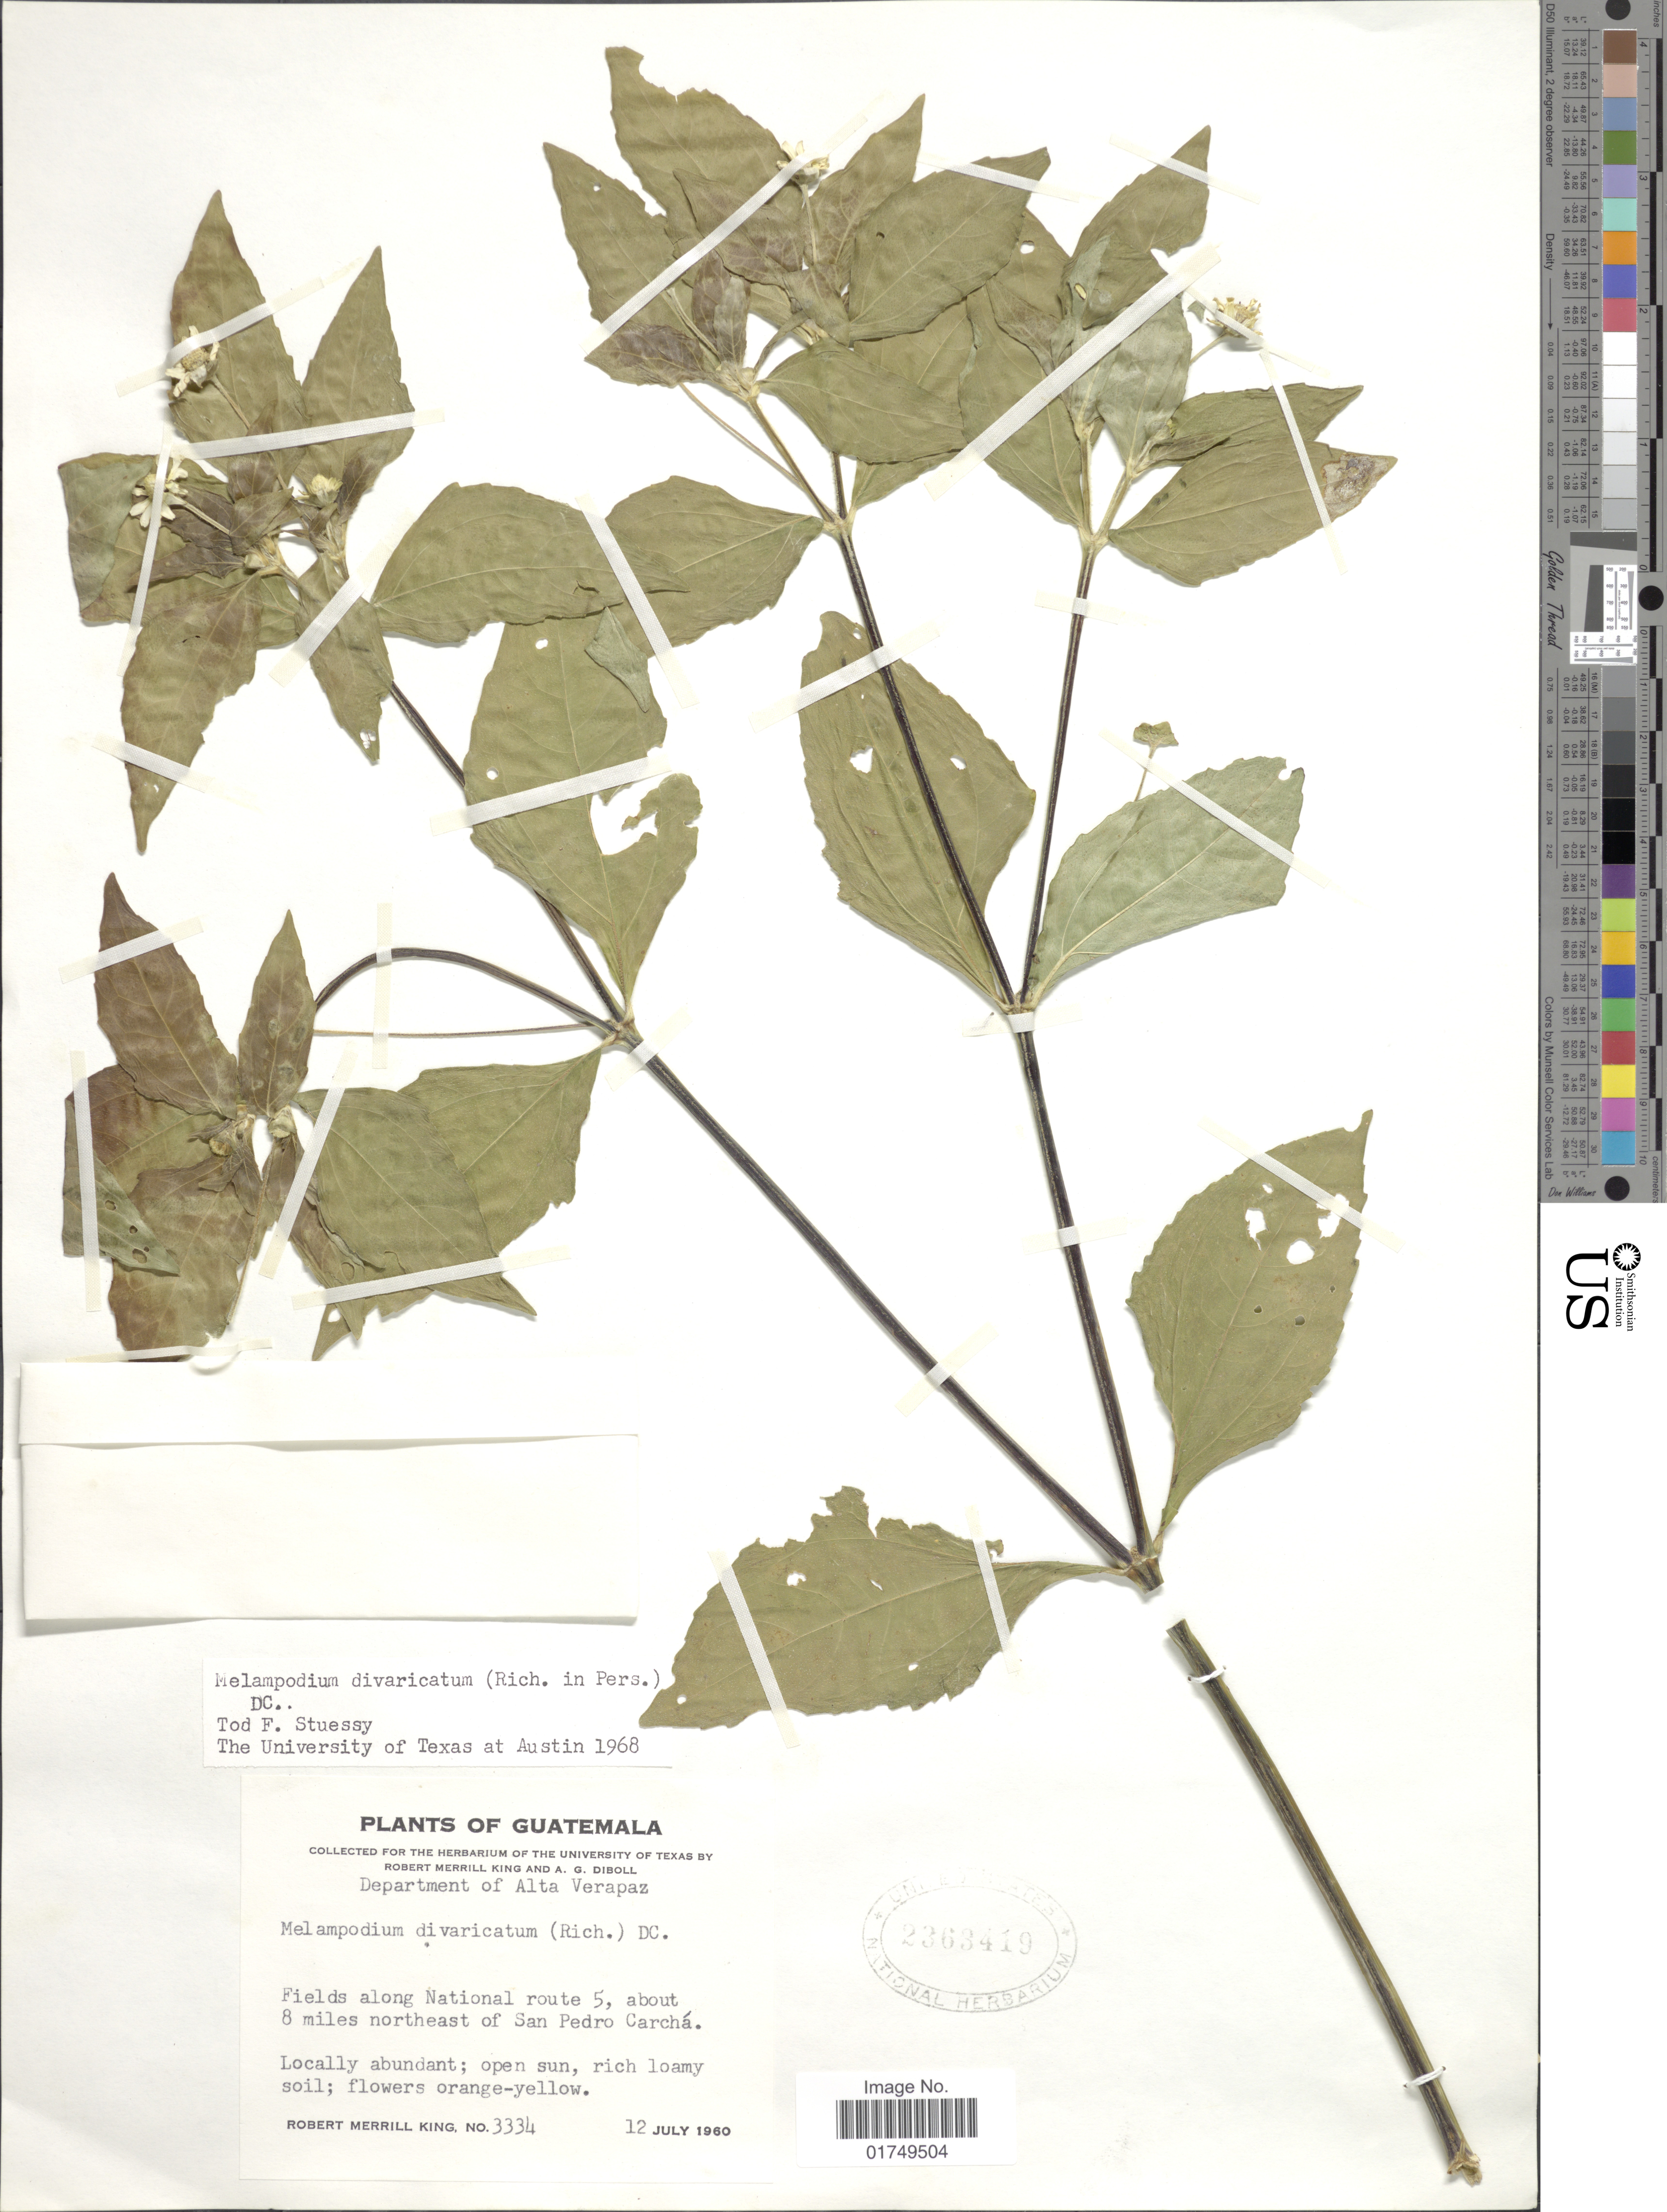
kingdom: Plantae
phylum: Tracheophyta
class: Magnoliopsida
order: Asterales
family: Asteraceae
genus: Melampodium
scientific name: Melampodium divaricatum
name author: (Rich.) DC.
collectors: R. M. King & A. Diboll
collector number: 3334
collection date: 1960-07-12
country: Guatemala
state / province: Alta Verapaz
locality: Department of Alta Verapaz, Fields along National route 5, about 8 miles northeast of San Pedro Carcha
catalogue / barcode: US 2363149